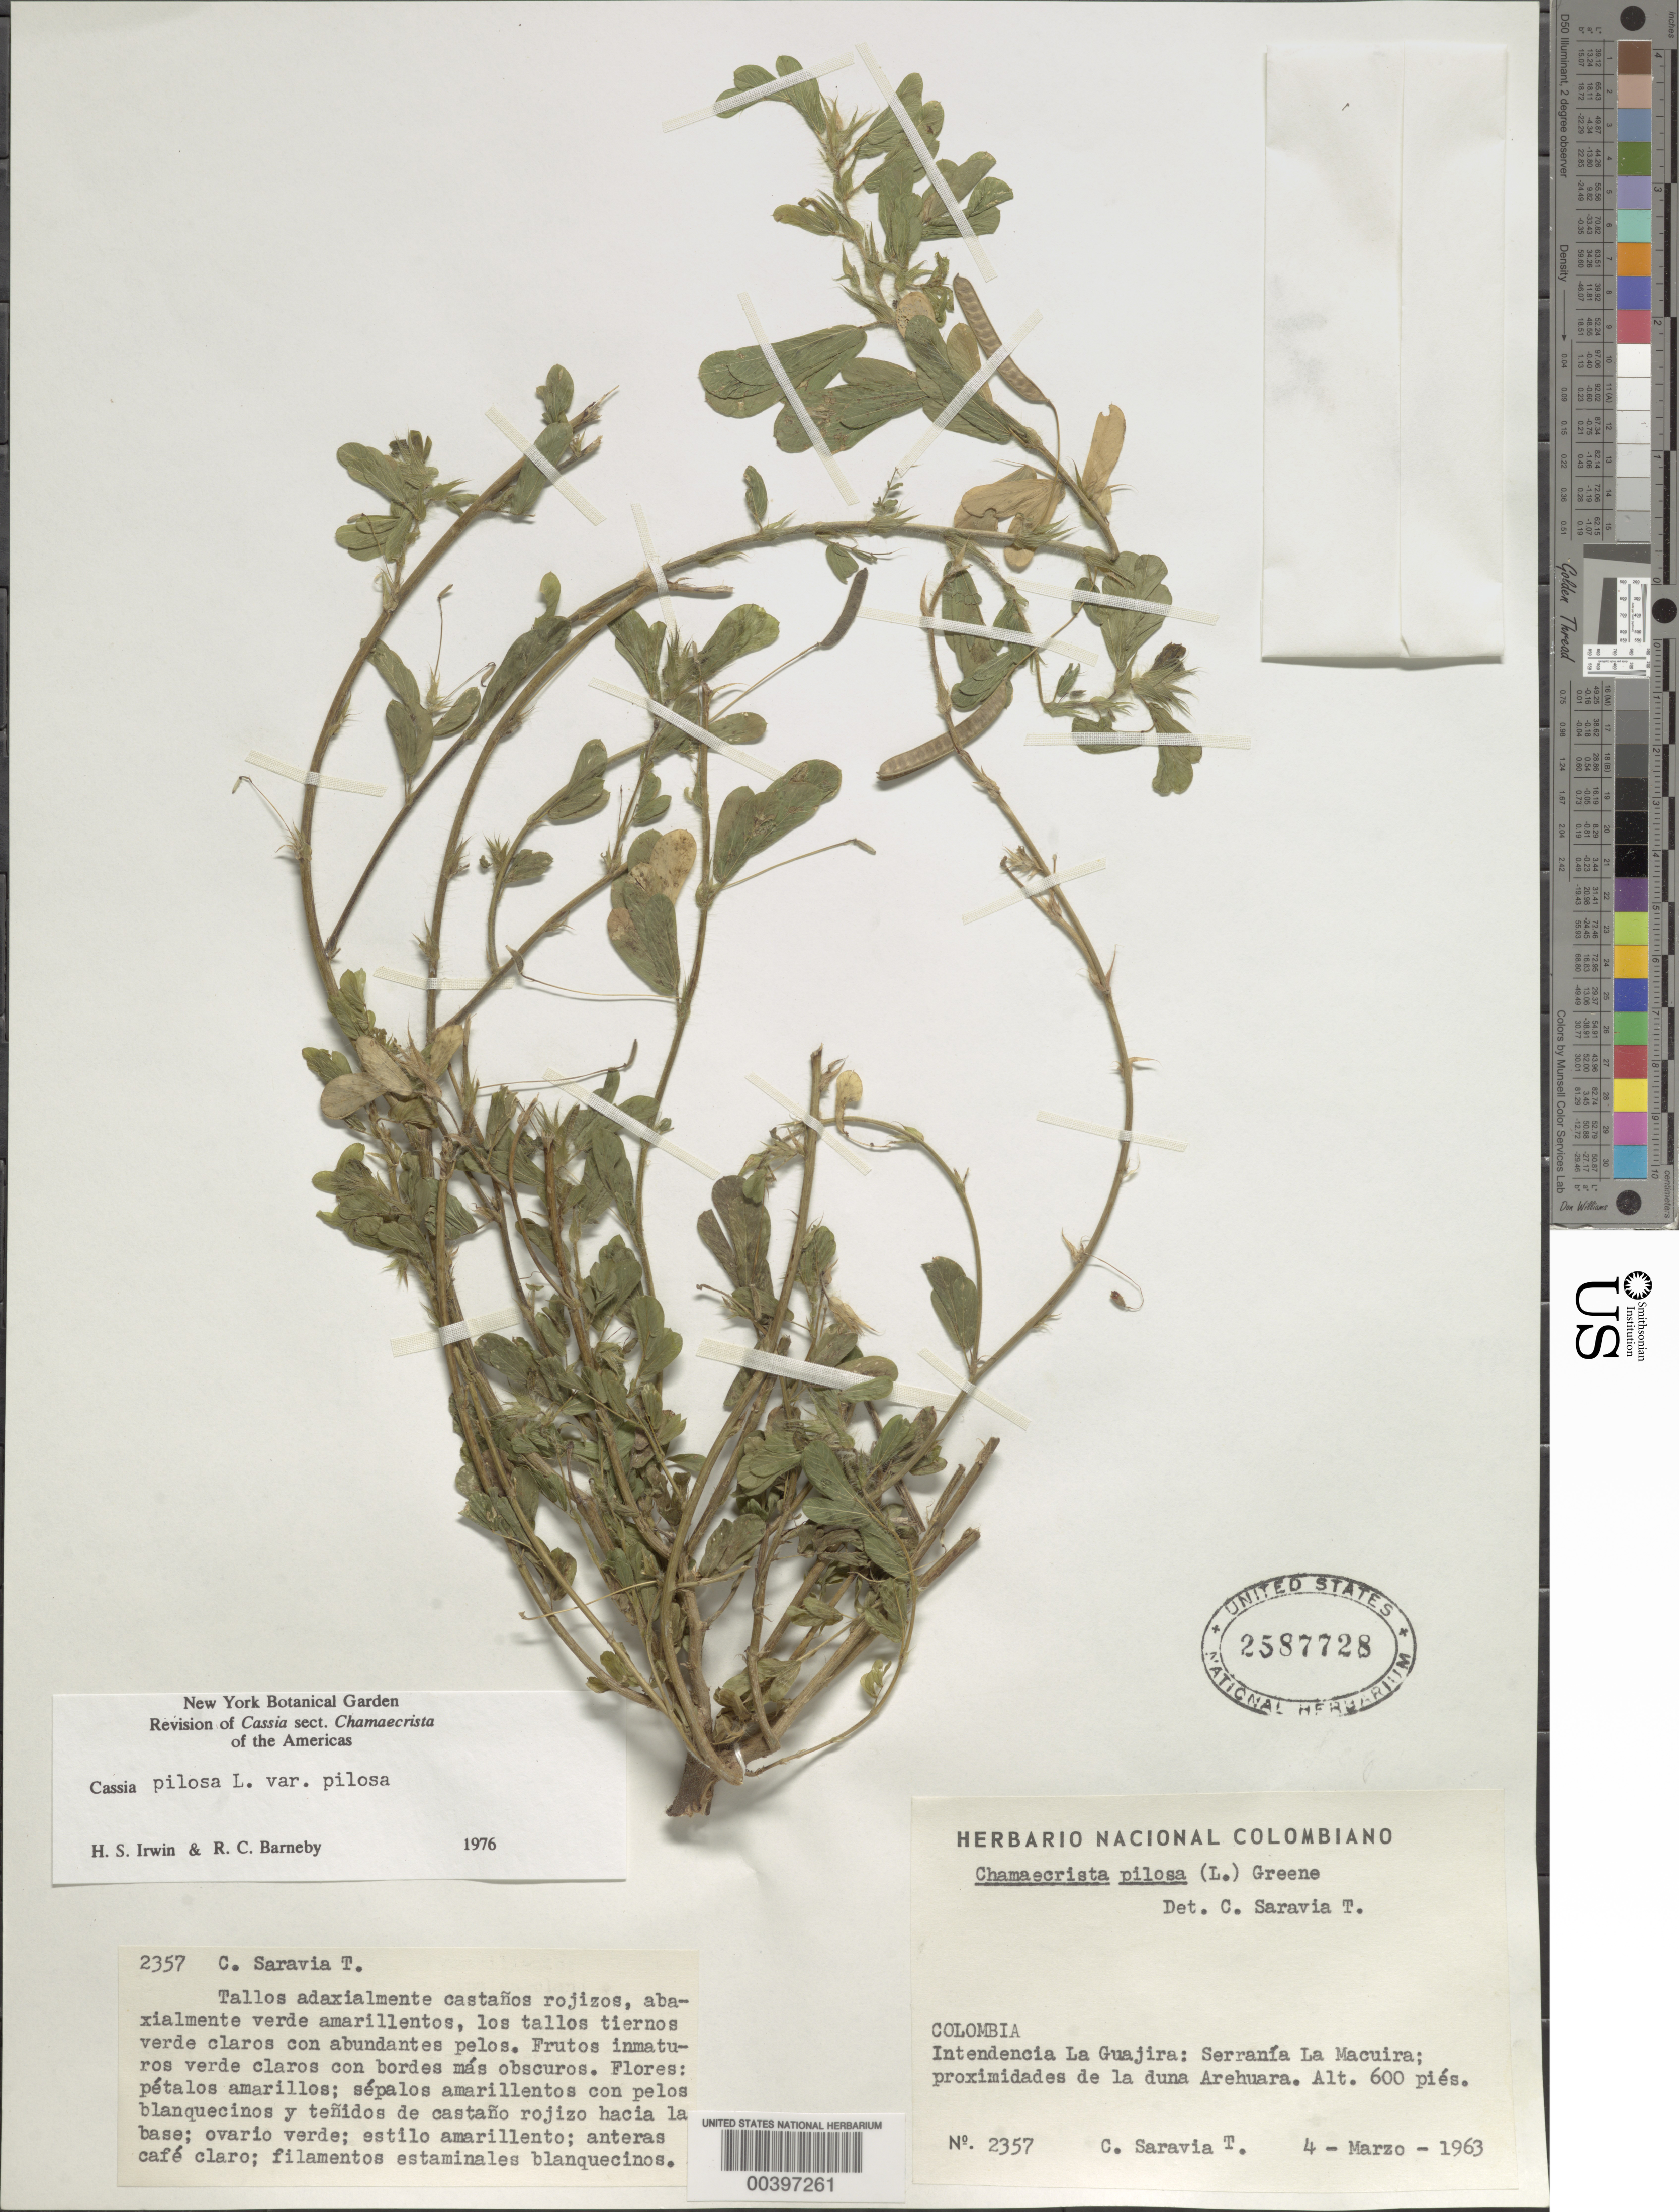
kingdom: Plantae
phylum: Tracheophyta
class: Magnoliopsida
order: Fabales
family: Fabaceae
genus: Chamaecrista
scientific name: Chamaecrista pilosa var. pilosa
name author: (L.) Greene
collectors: C. Saravia T.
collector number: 2357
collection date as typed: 04 Mar 1963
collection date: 1963-03-04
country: Colombia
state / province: La Guajira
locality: Serrania la Macuira; proximidades de la Duna Arehuara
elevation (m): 600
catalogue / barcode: US 2587728